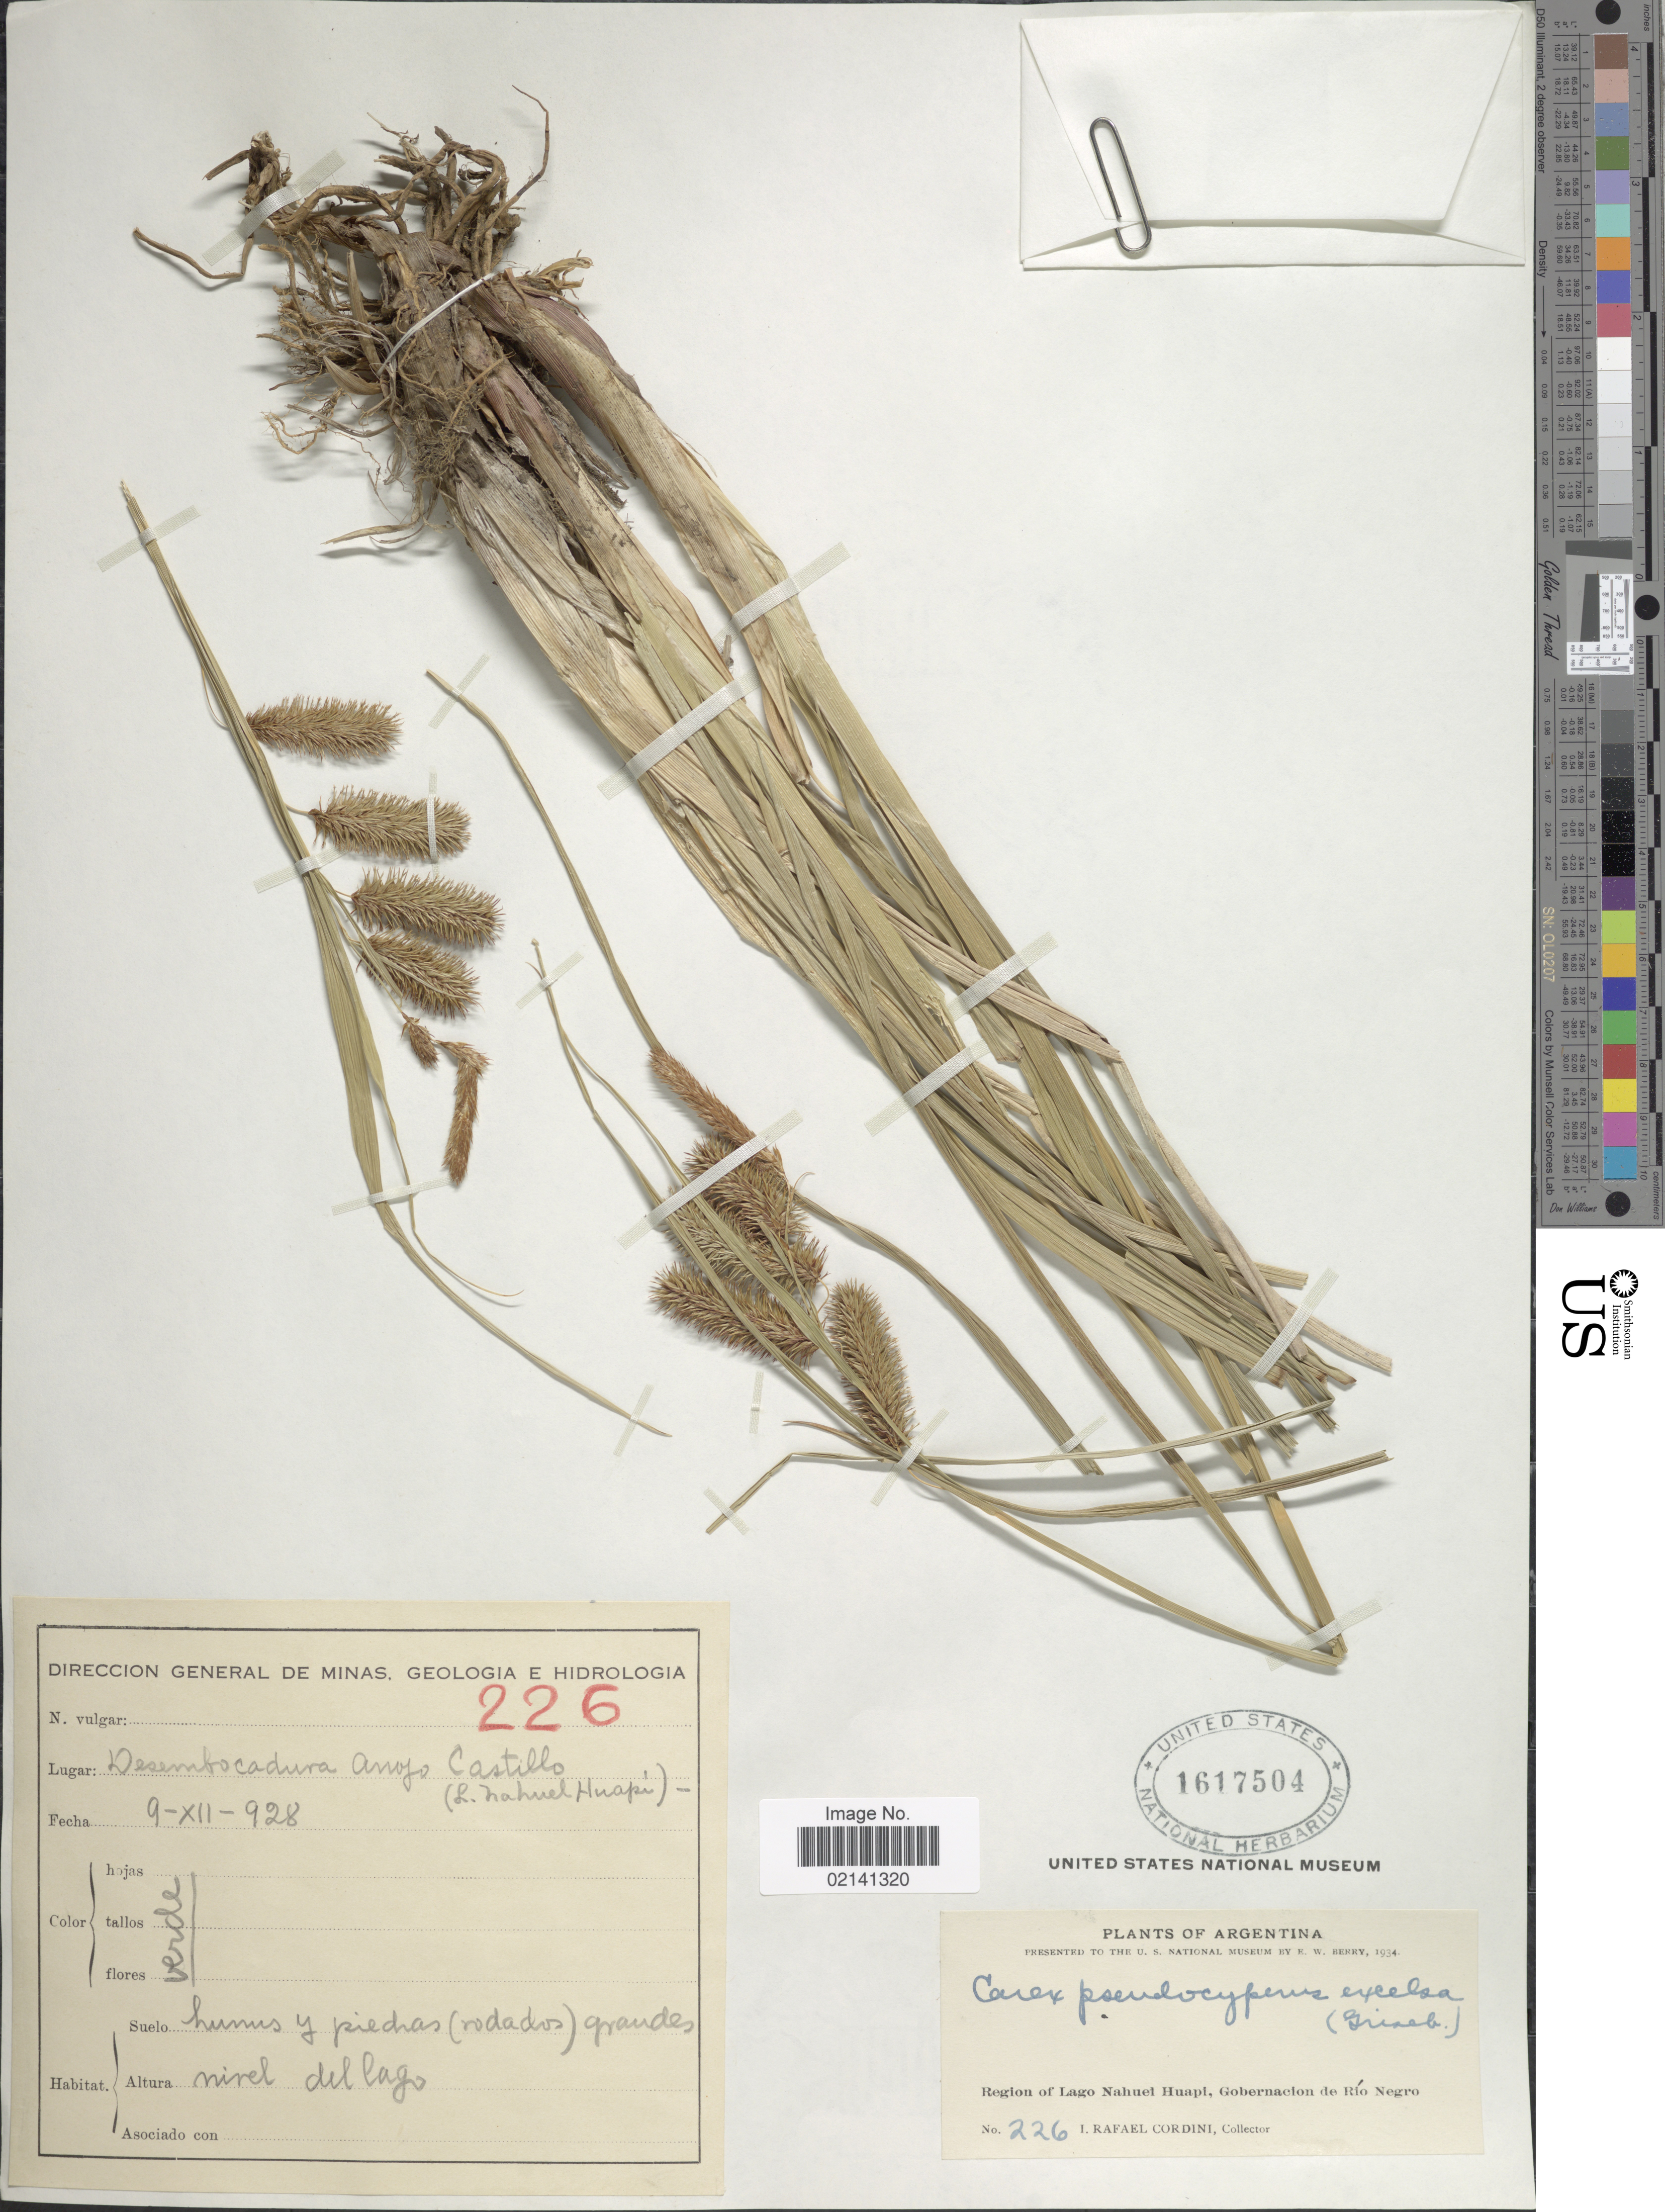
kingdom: Plantae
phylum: Tracheophyta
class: Liliopsida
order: Poales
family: Cyperaceae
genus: Carex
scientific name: Carex excelsa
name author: Poepp. ex Kunth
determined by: Jiménez-Mejías, P.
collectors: I. Cordini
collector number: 226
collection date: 1928-12-09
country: Argentina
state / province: Rio Negro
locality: Region of Lago Nahuel Huapi, Gobernacion de Rio Negro, humus y pedras (rodados) grandes.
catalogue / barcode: US 1617504